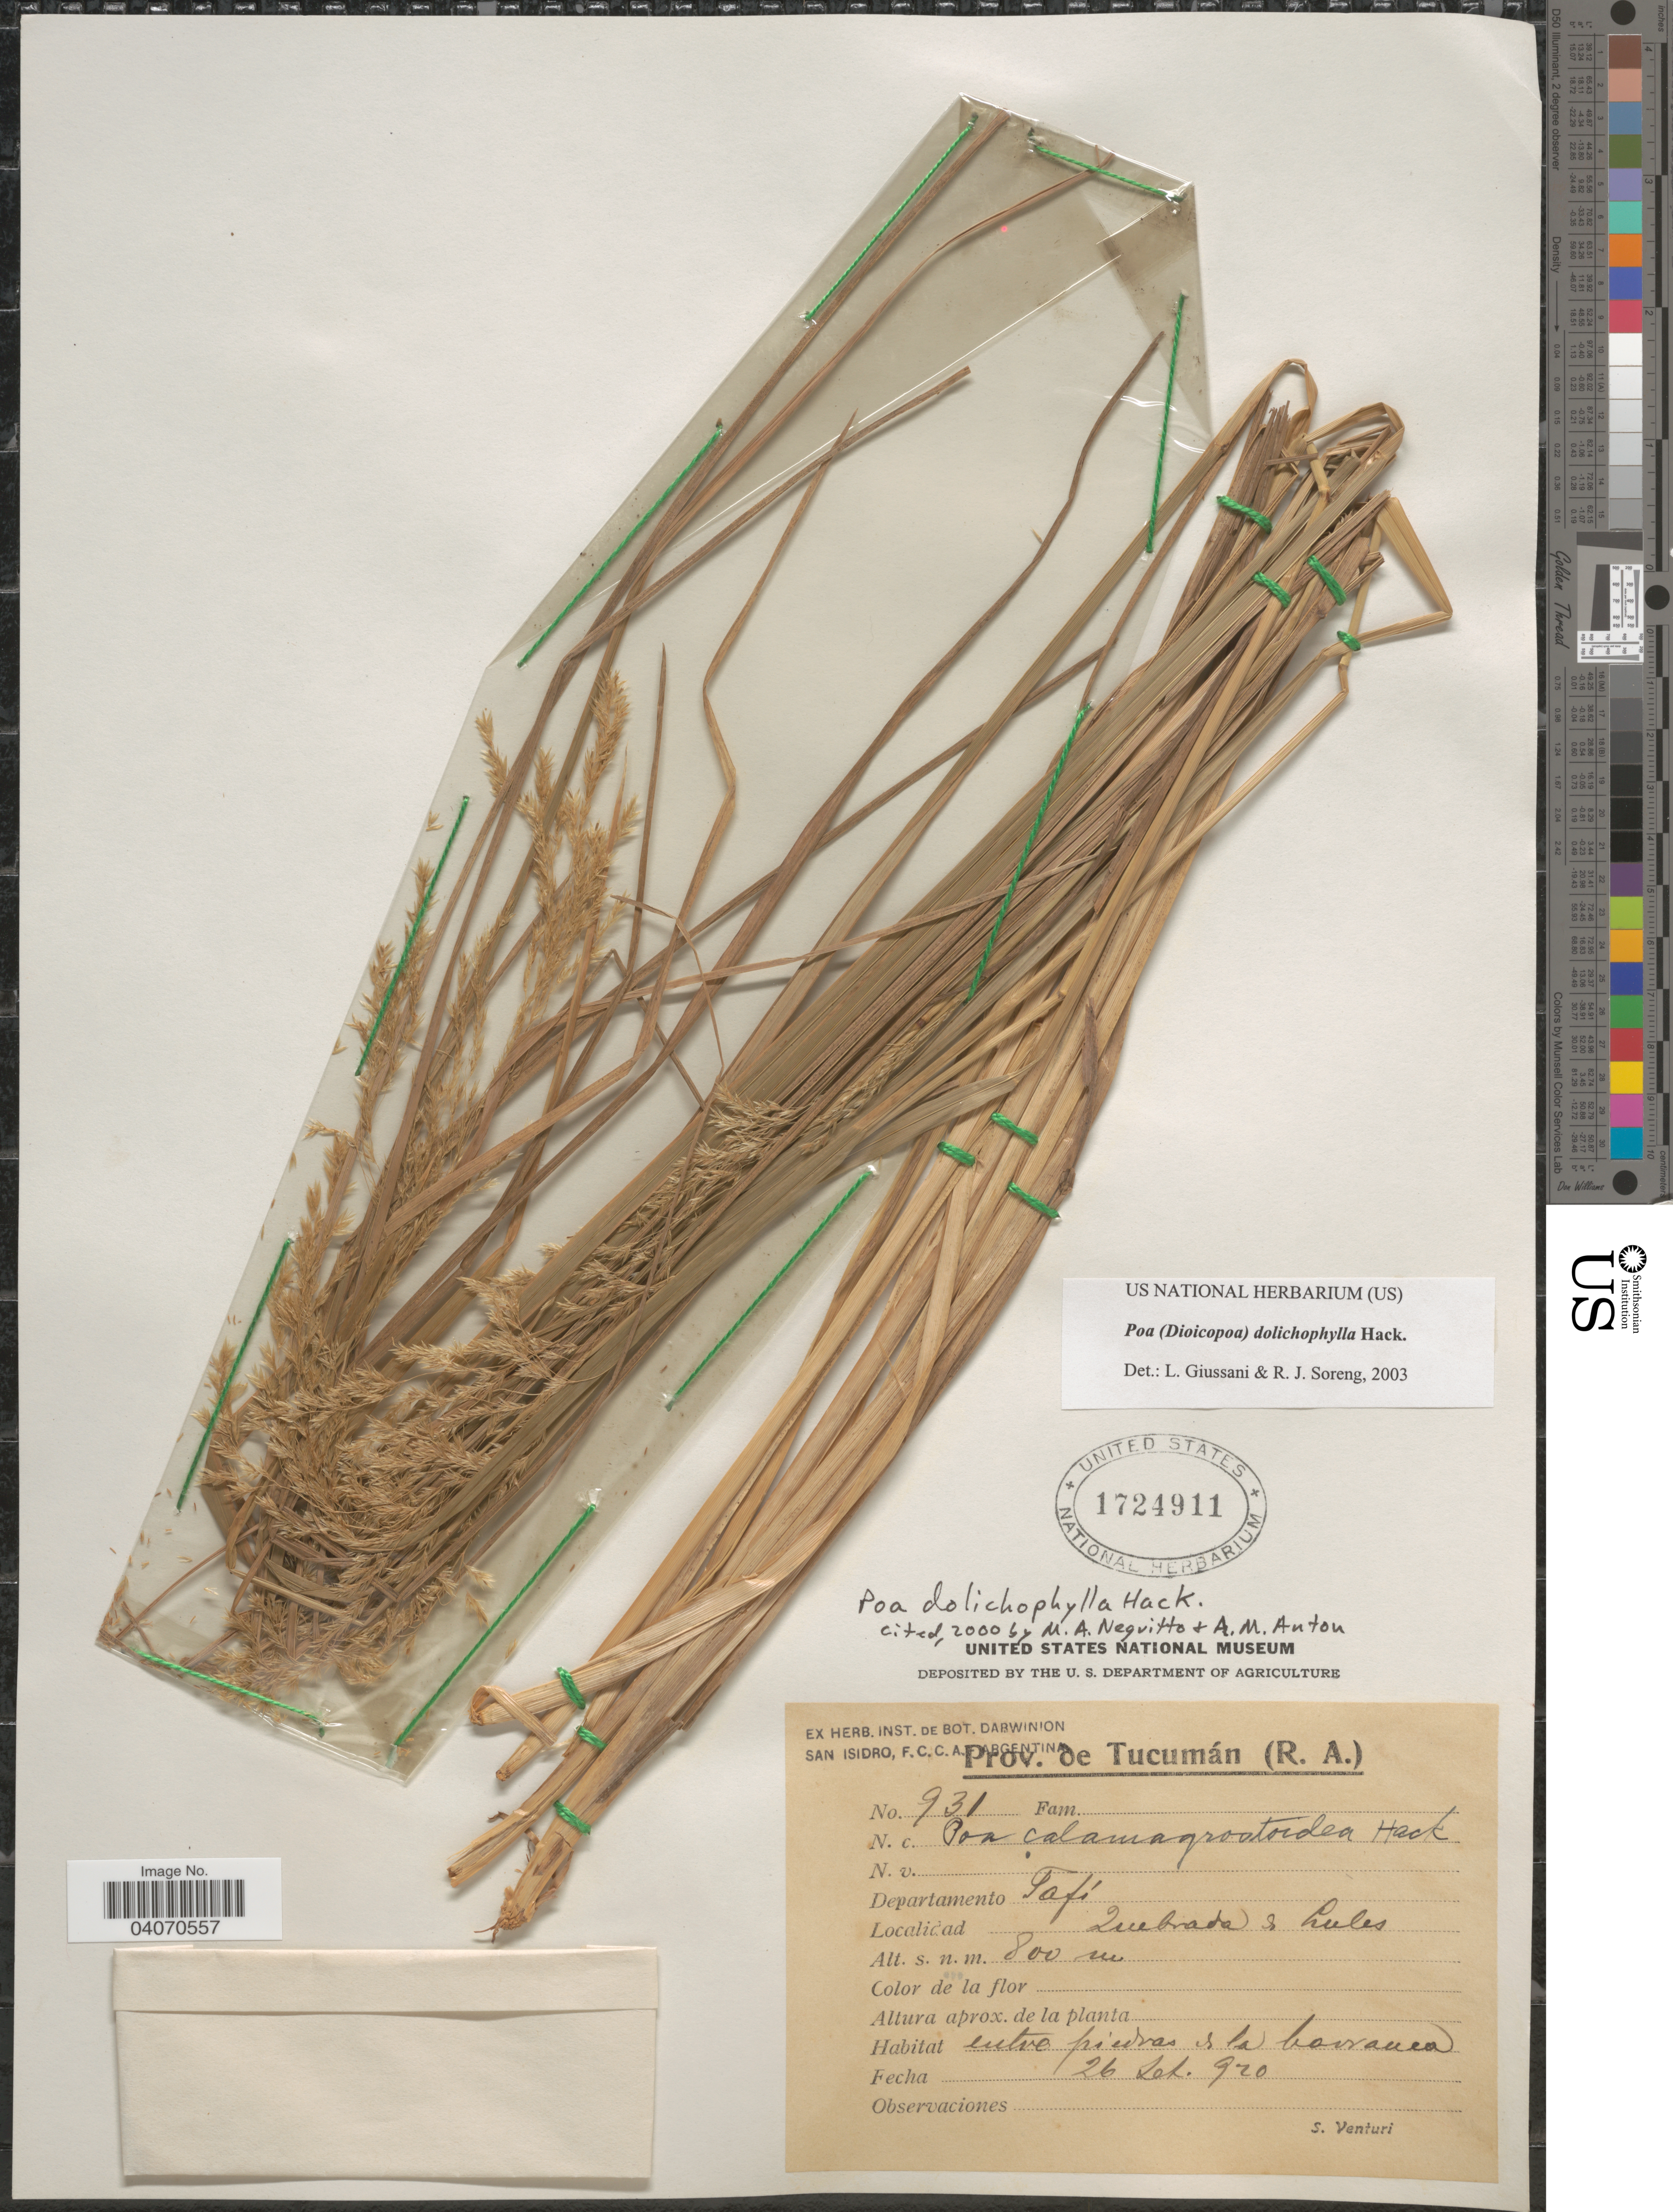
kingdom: Plantae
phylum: Tracheophyta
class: Liliopsida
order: Poales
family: Poaceae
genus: Poa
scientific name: Poa dolichophylla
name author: Hack.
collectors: S. Venturi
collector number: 931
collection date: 1920-02-26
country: Argentina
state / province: Tucuman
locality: Departamento Tafí. Quebrada de Lules.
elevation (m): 800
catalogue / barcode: US 1724911